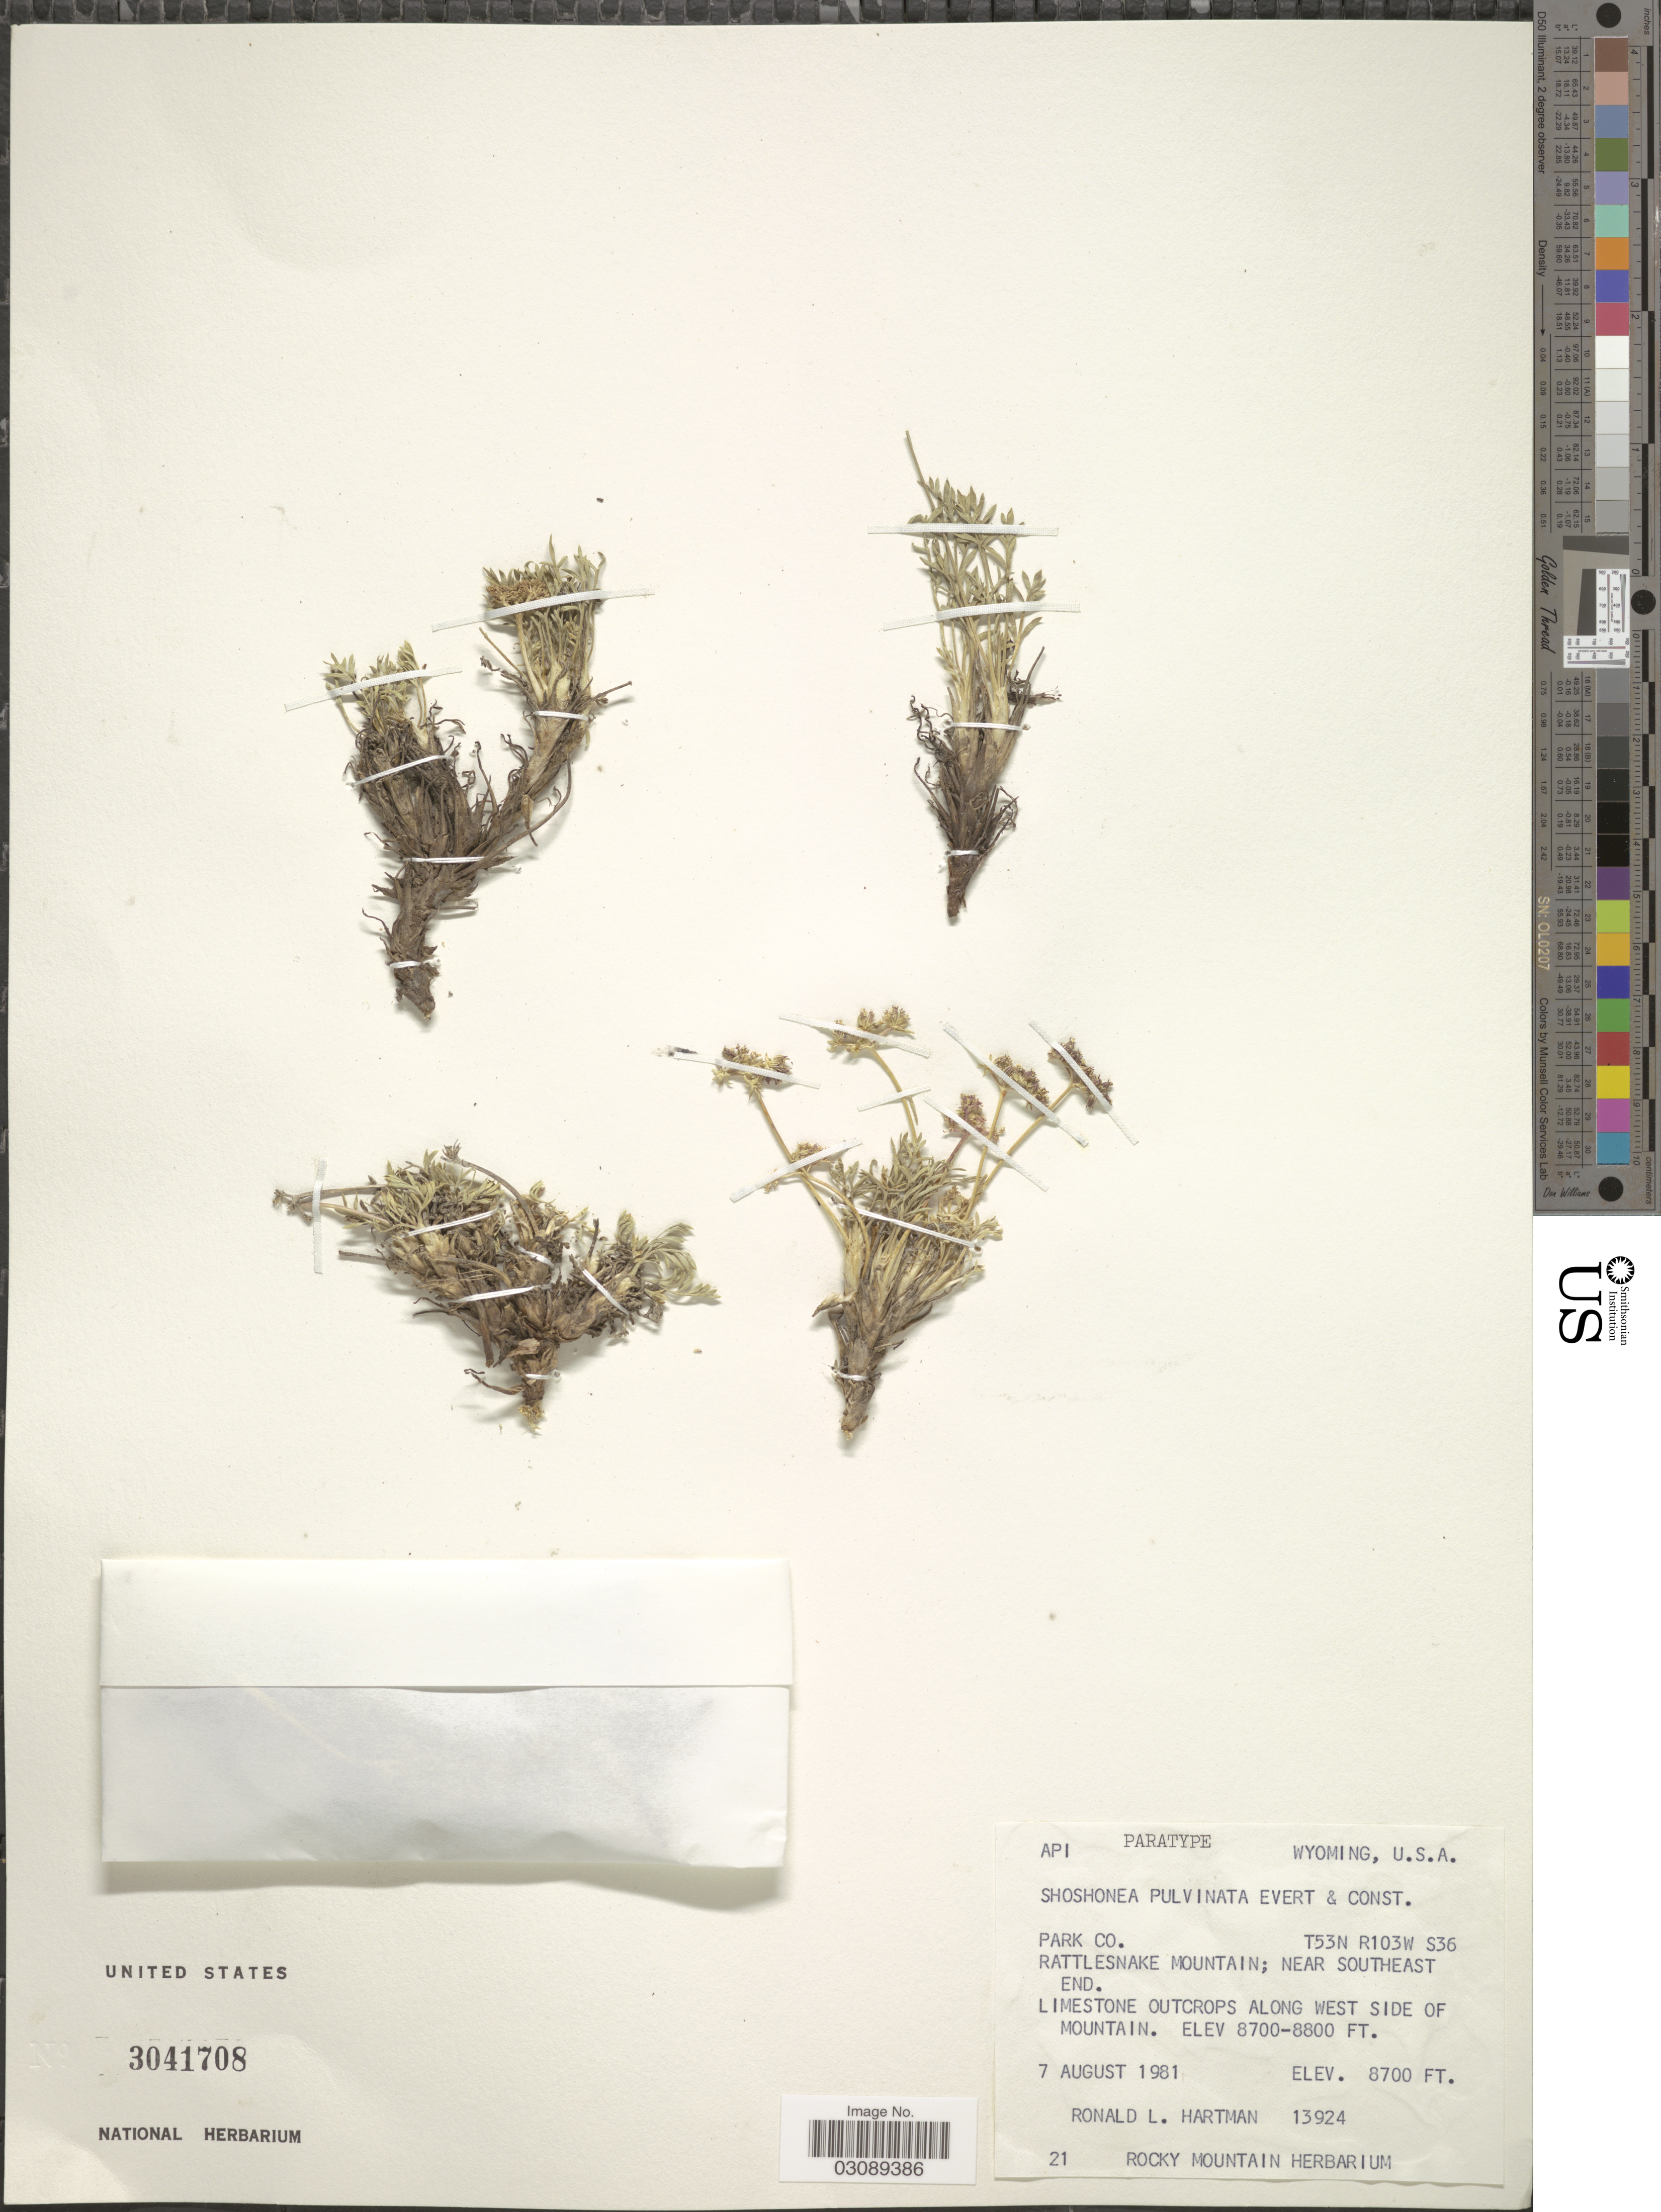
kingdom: Plantae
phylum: Tracheophyta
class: Magnoliopsida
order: Apiales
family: Apiaceae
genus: Shoshonea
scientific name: Shoshonea pulvinata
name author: Evert & Constance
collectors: R. L. Hartman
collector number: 13924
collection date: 1981-08-07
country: United States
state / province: Wyoming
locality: Park Co. Rattlesnake Mountain; near southeast end. T53N R103W S36.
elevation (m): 2652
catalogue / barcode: US 3041708